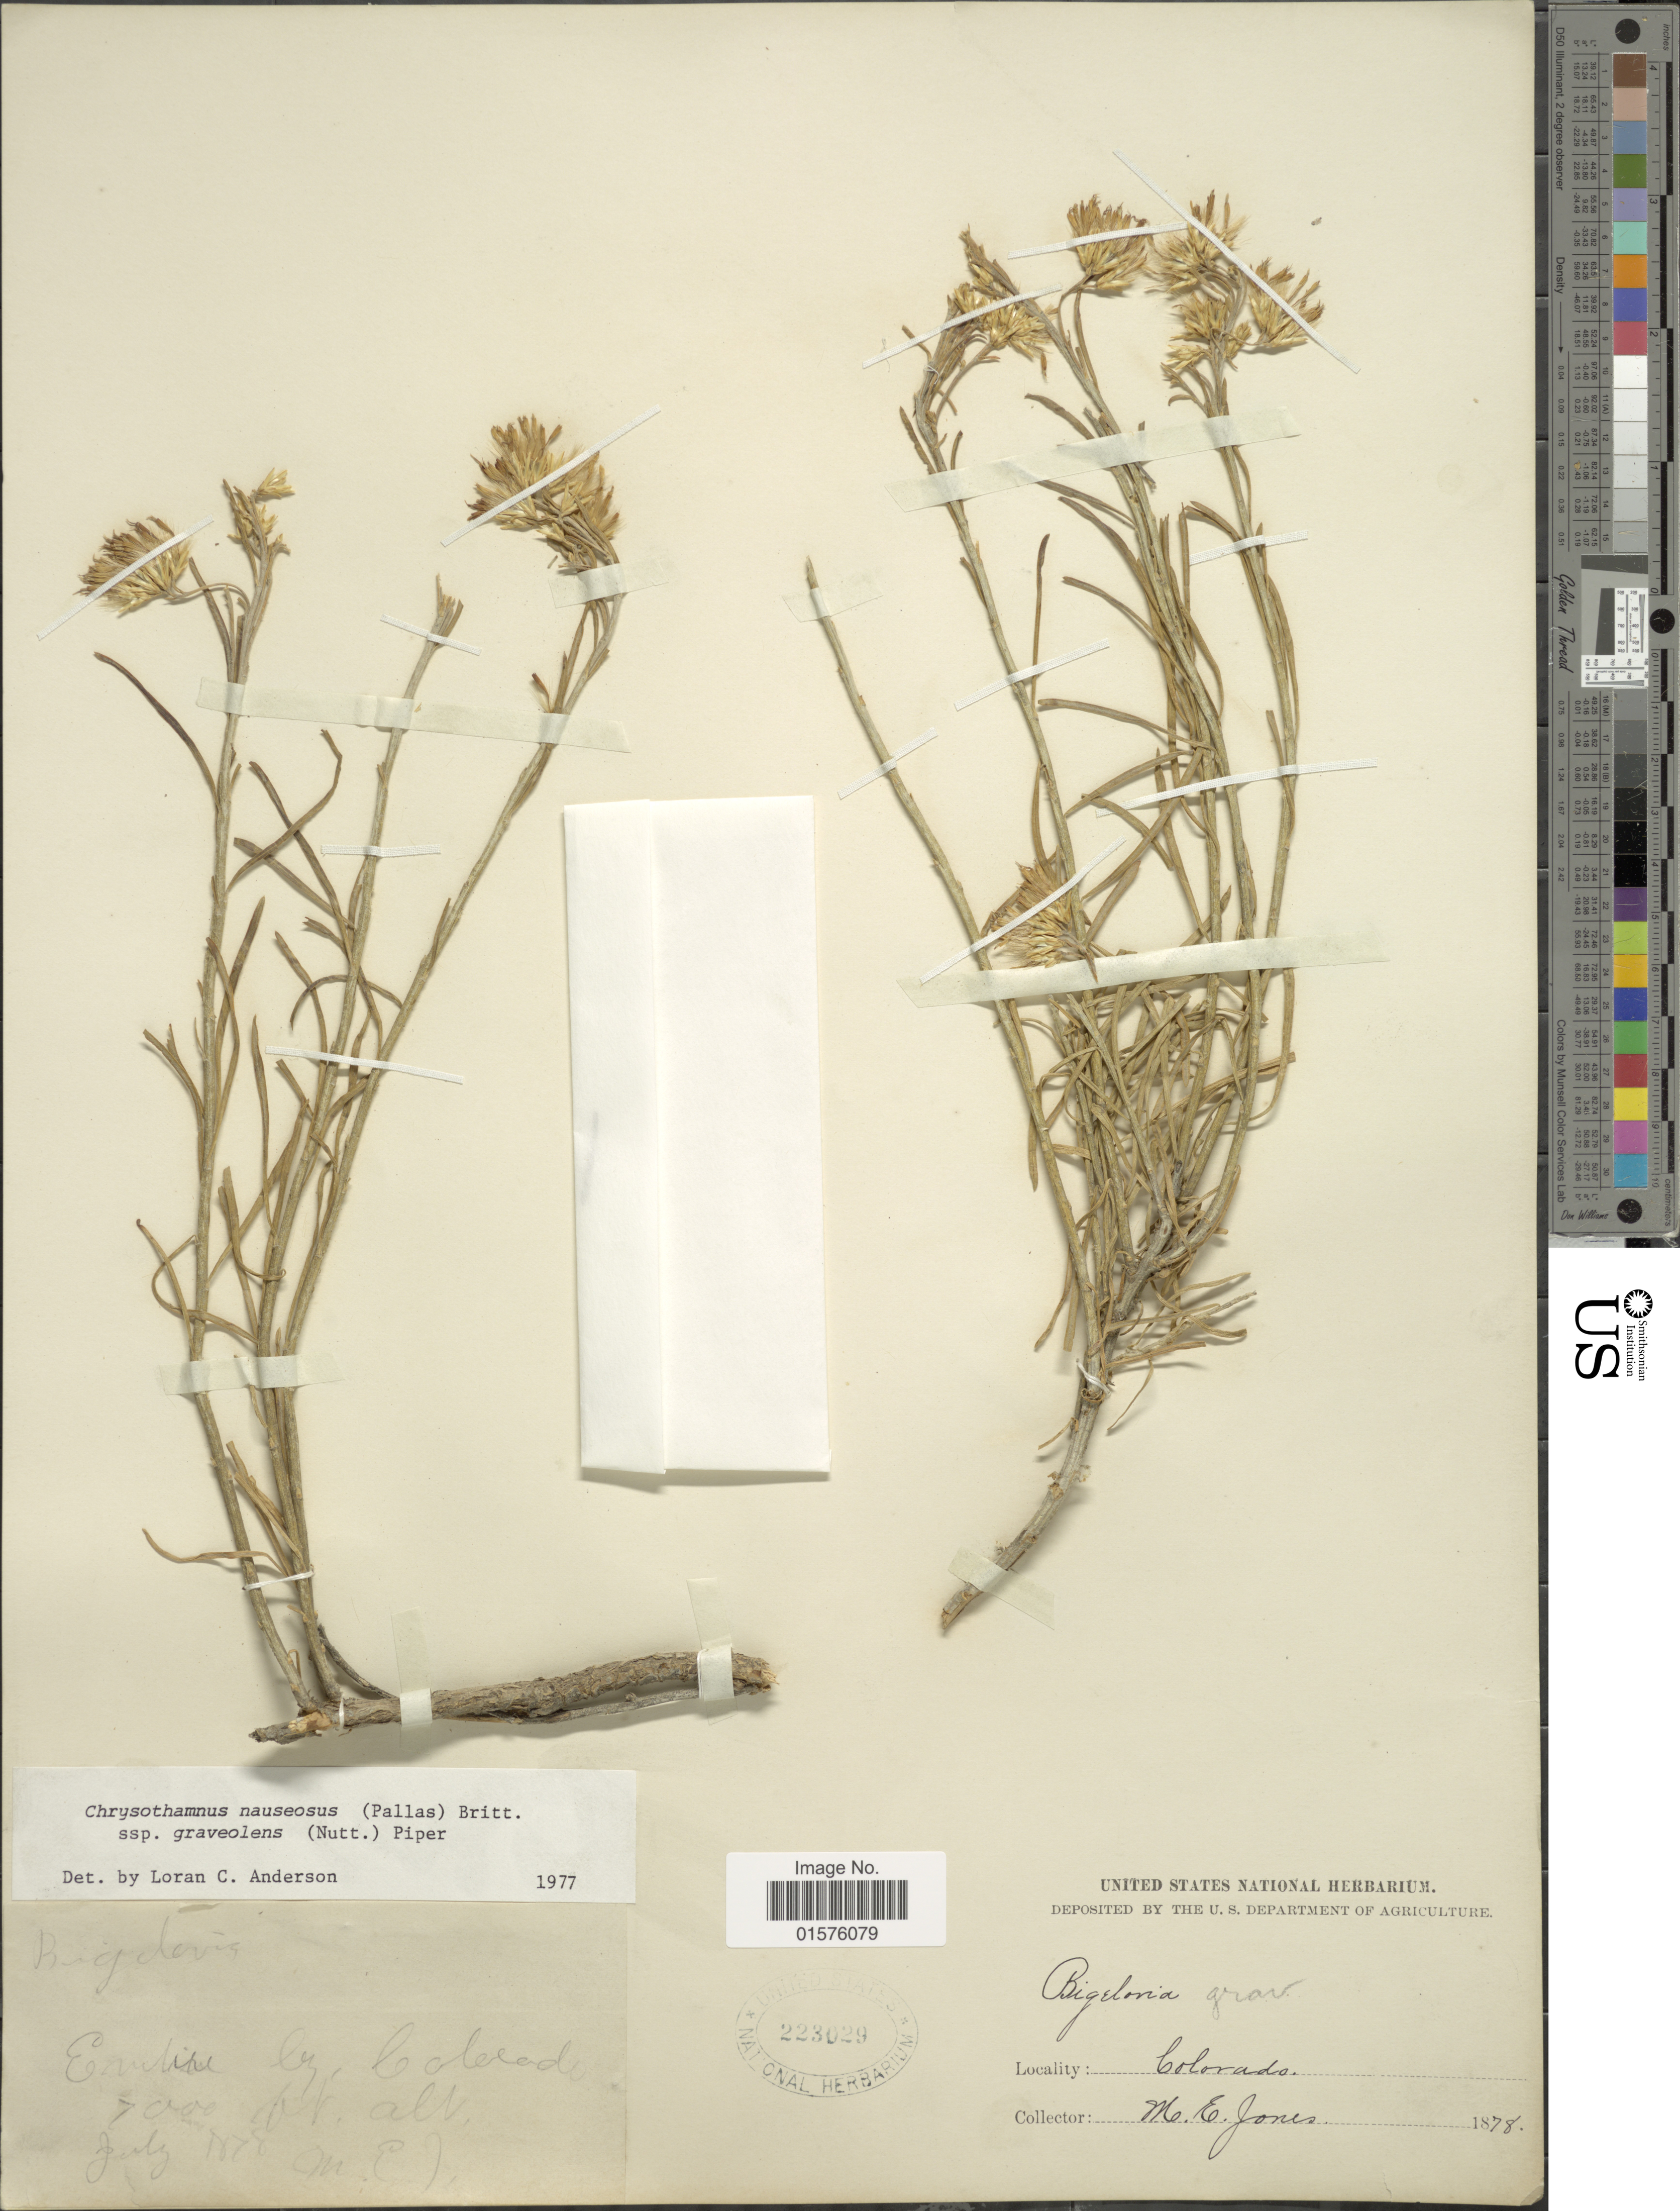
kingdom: Plantae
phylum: Tracheophyta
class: Magnoliopsida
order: Asterales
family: Asteraceae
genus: Ericameria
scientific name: Ericameria nauseosa var. graveolens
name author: (Nutt.) Reveal & Schuyler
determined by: Urbatsch, Lowell E., Curator (LSU), Louisiana State University (UNITED STATES)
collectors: M. E. Jones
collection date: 1878-07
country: United States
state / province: Colorado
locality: Eutine Cr. Colorado.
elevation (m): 2134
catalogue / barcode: US 223029